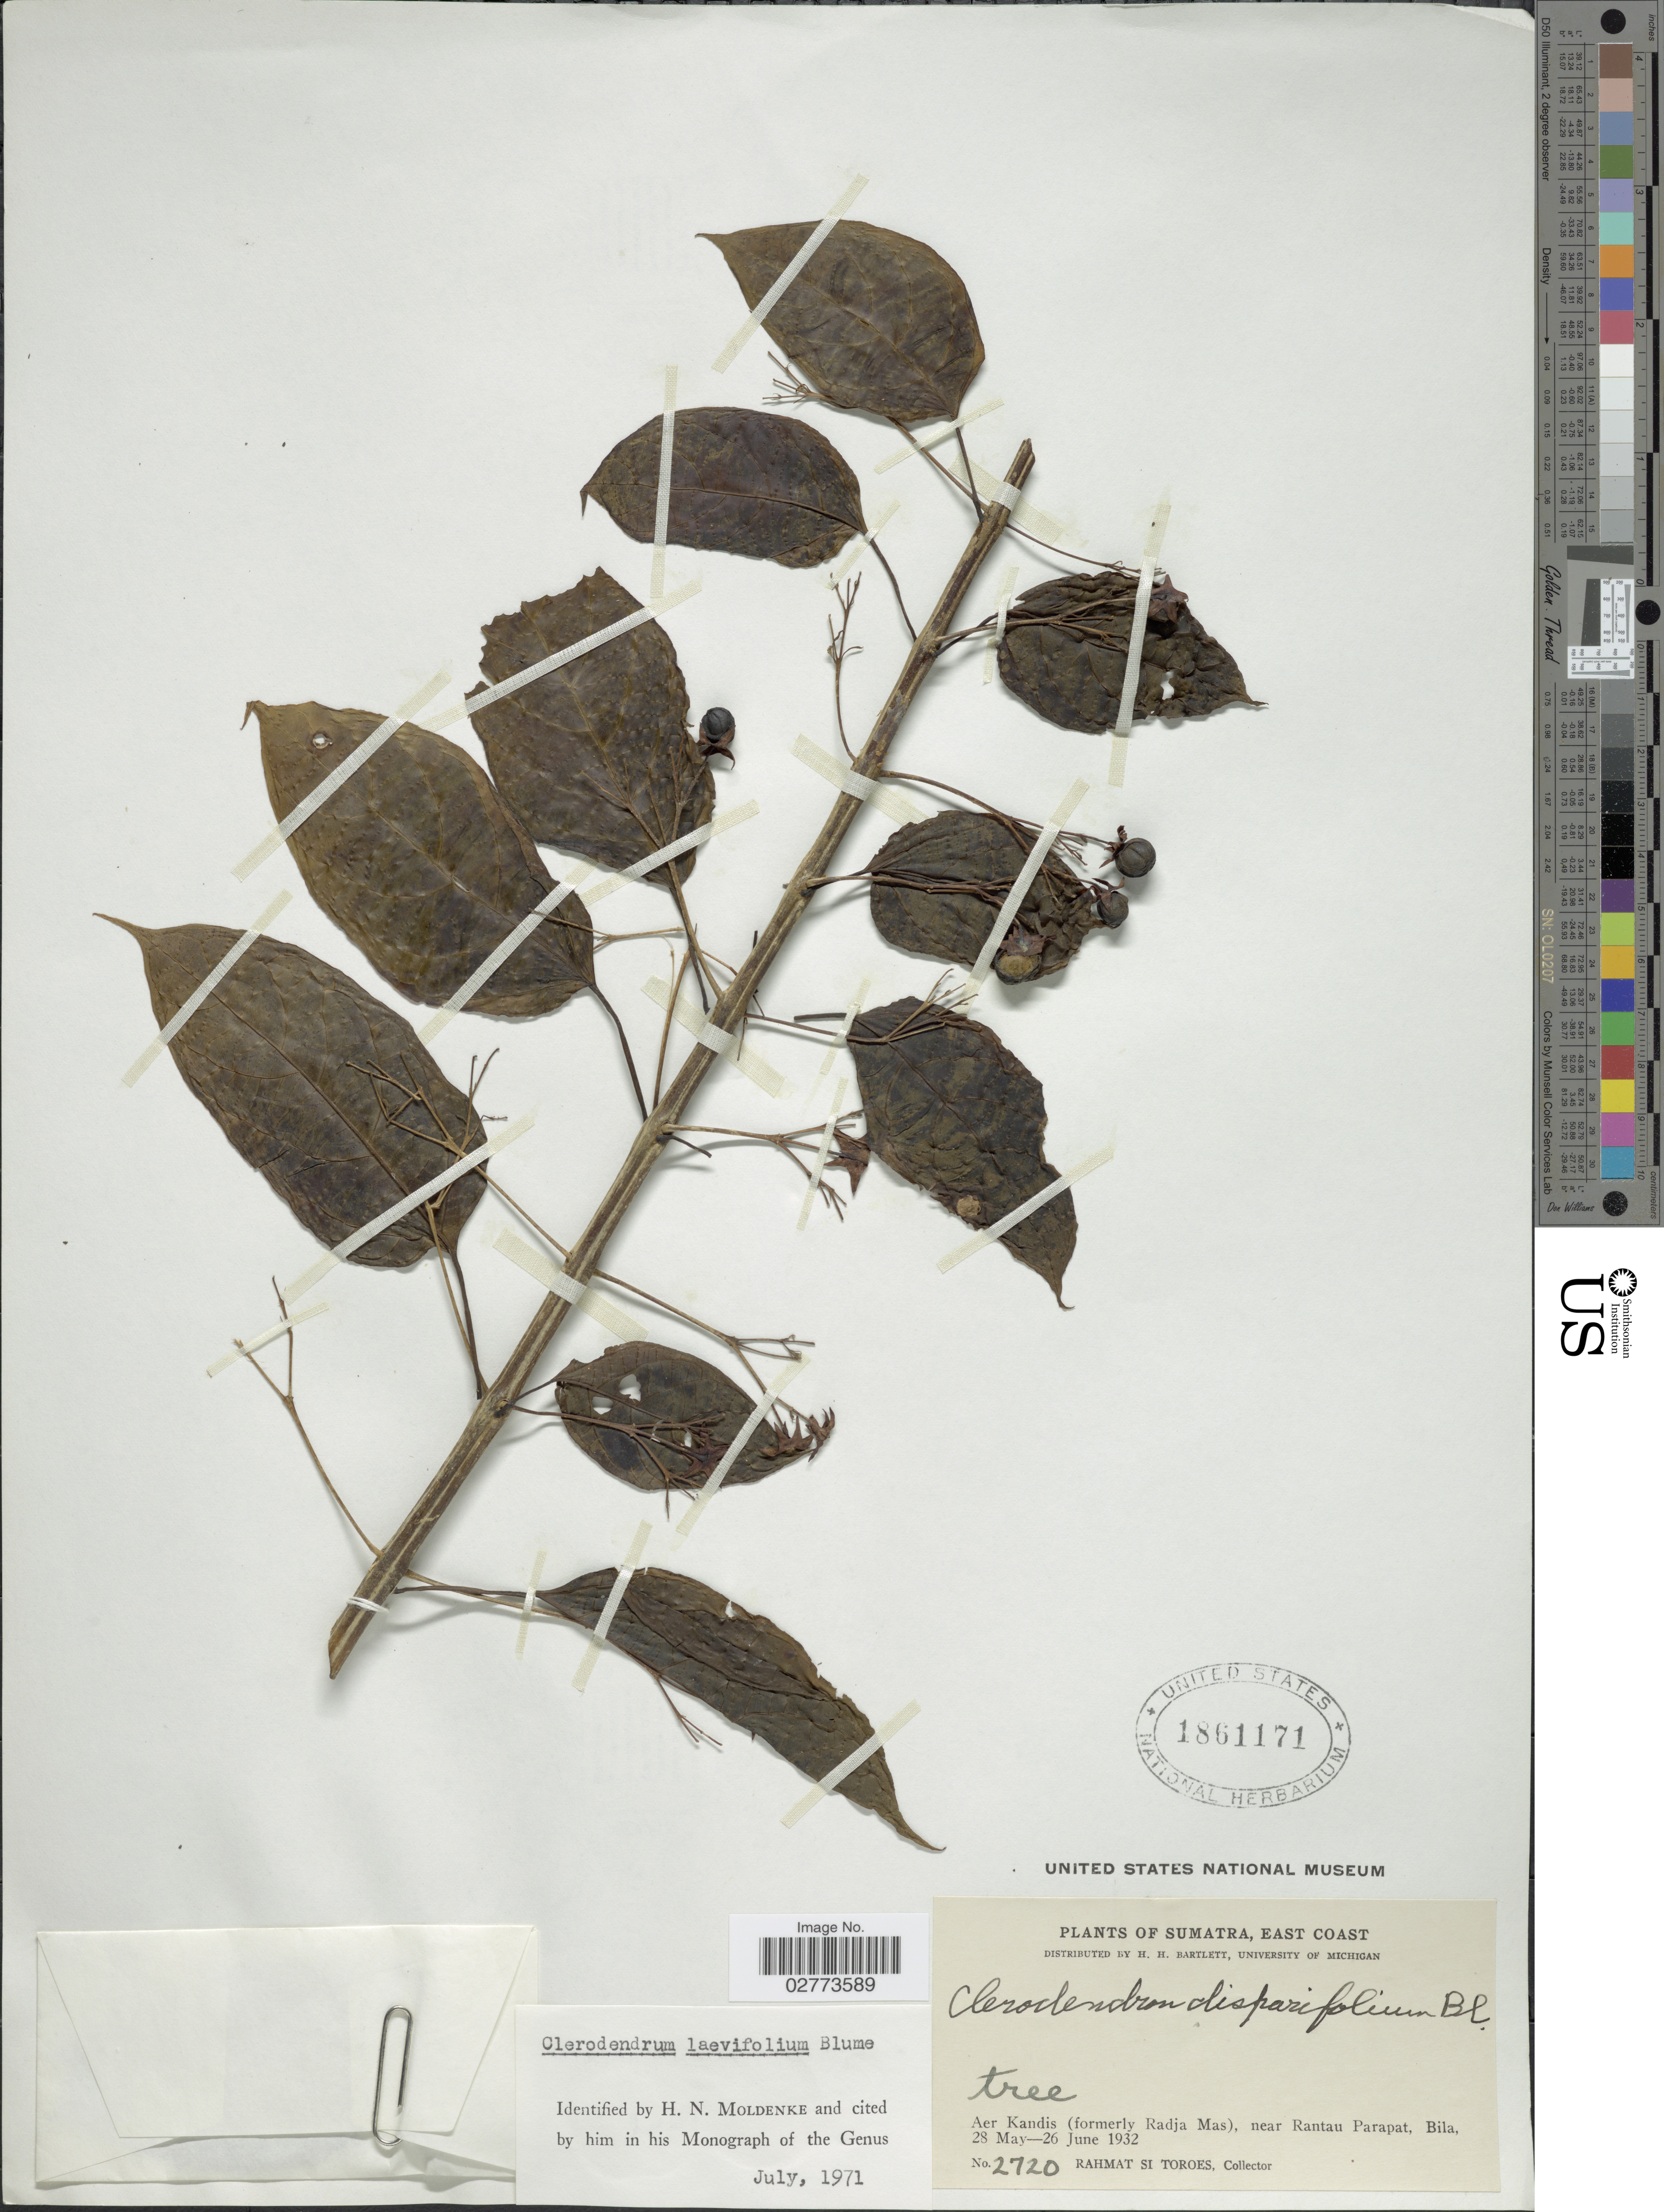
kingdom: Plantae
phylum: Tracheophyta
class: Magnoliopsida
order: Lamiales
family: Lamiaceae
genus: Clerodendrum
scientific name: Clerodendrum laevifolium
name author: Blume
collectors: Rahmat Si Boeea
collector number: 2720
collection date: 1932-05-28/1932-06-26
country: Indonesia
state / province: Sumatra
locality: East Coast. Aer Kandis (formerly Radja Mas), near Rantau Parapat, Bila.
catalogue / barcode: US 1861171